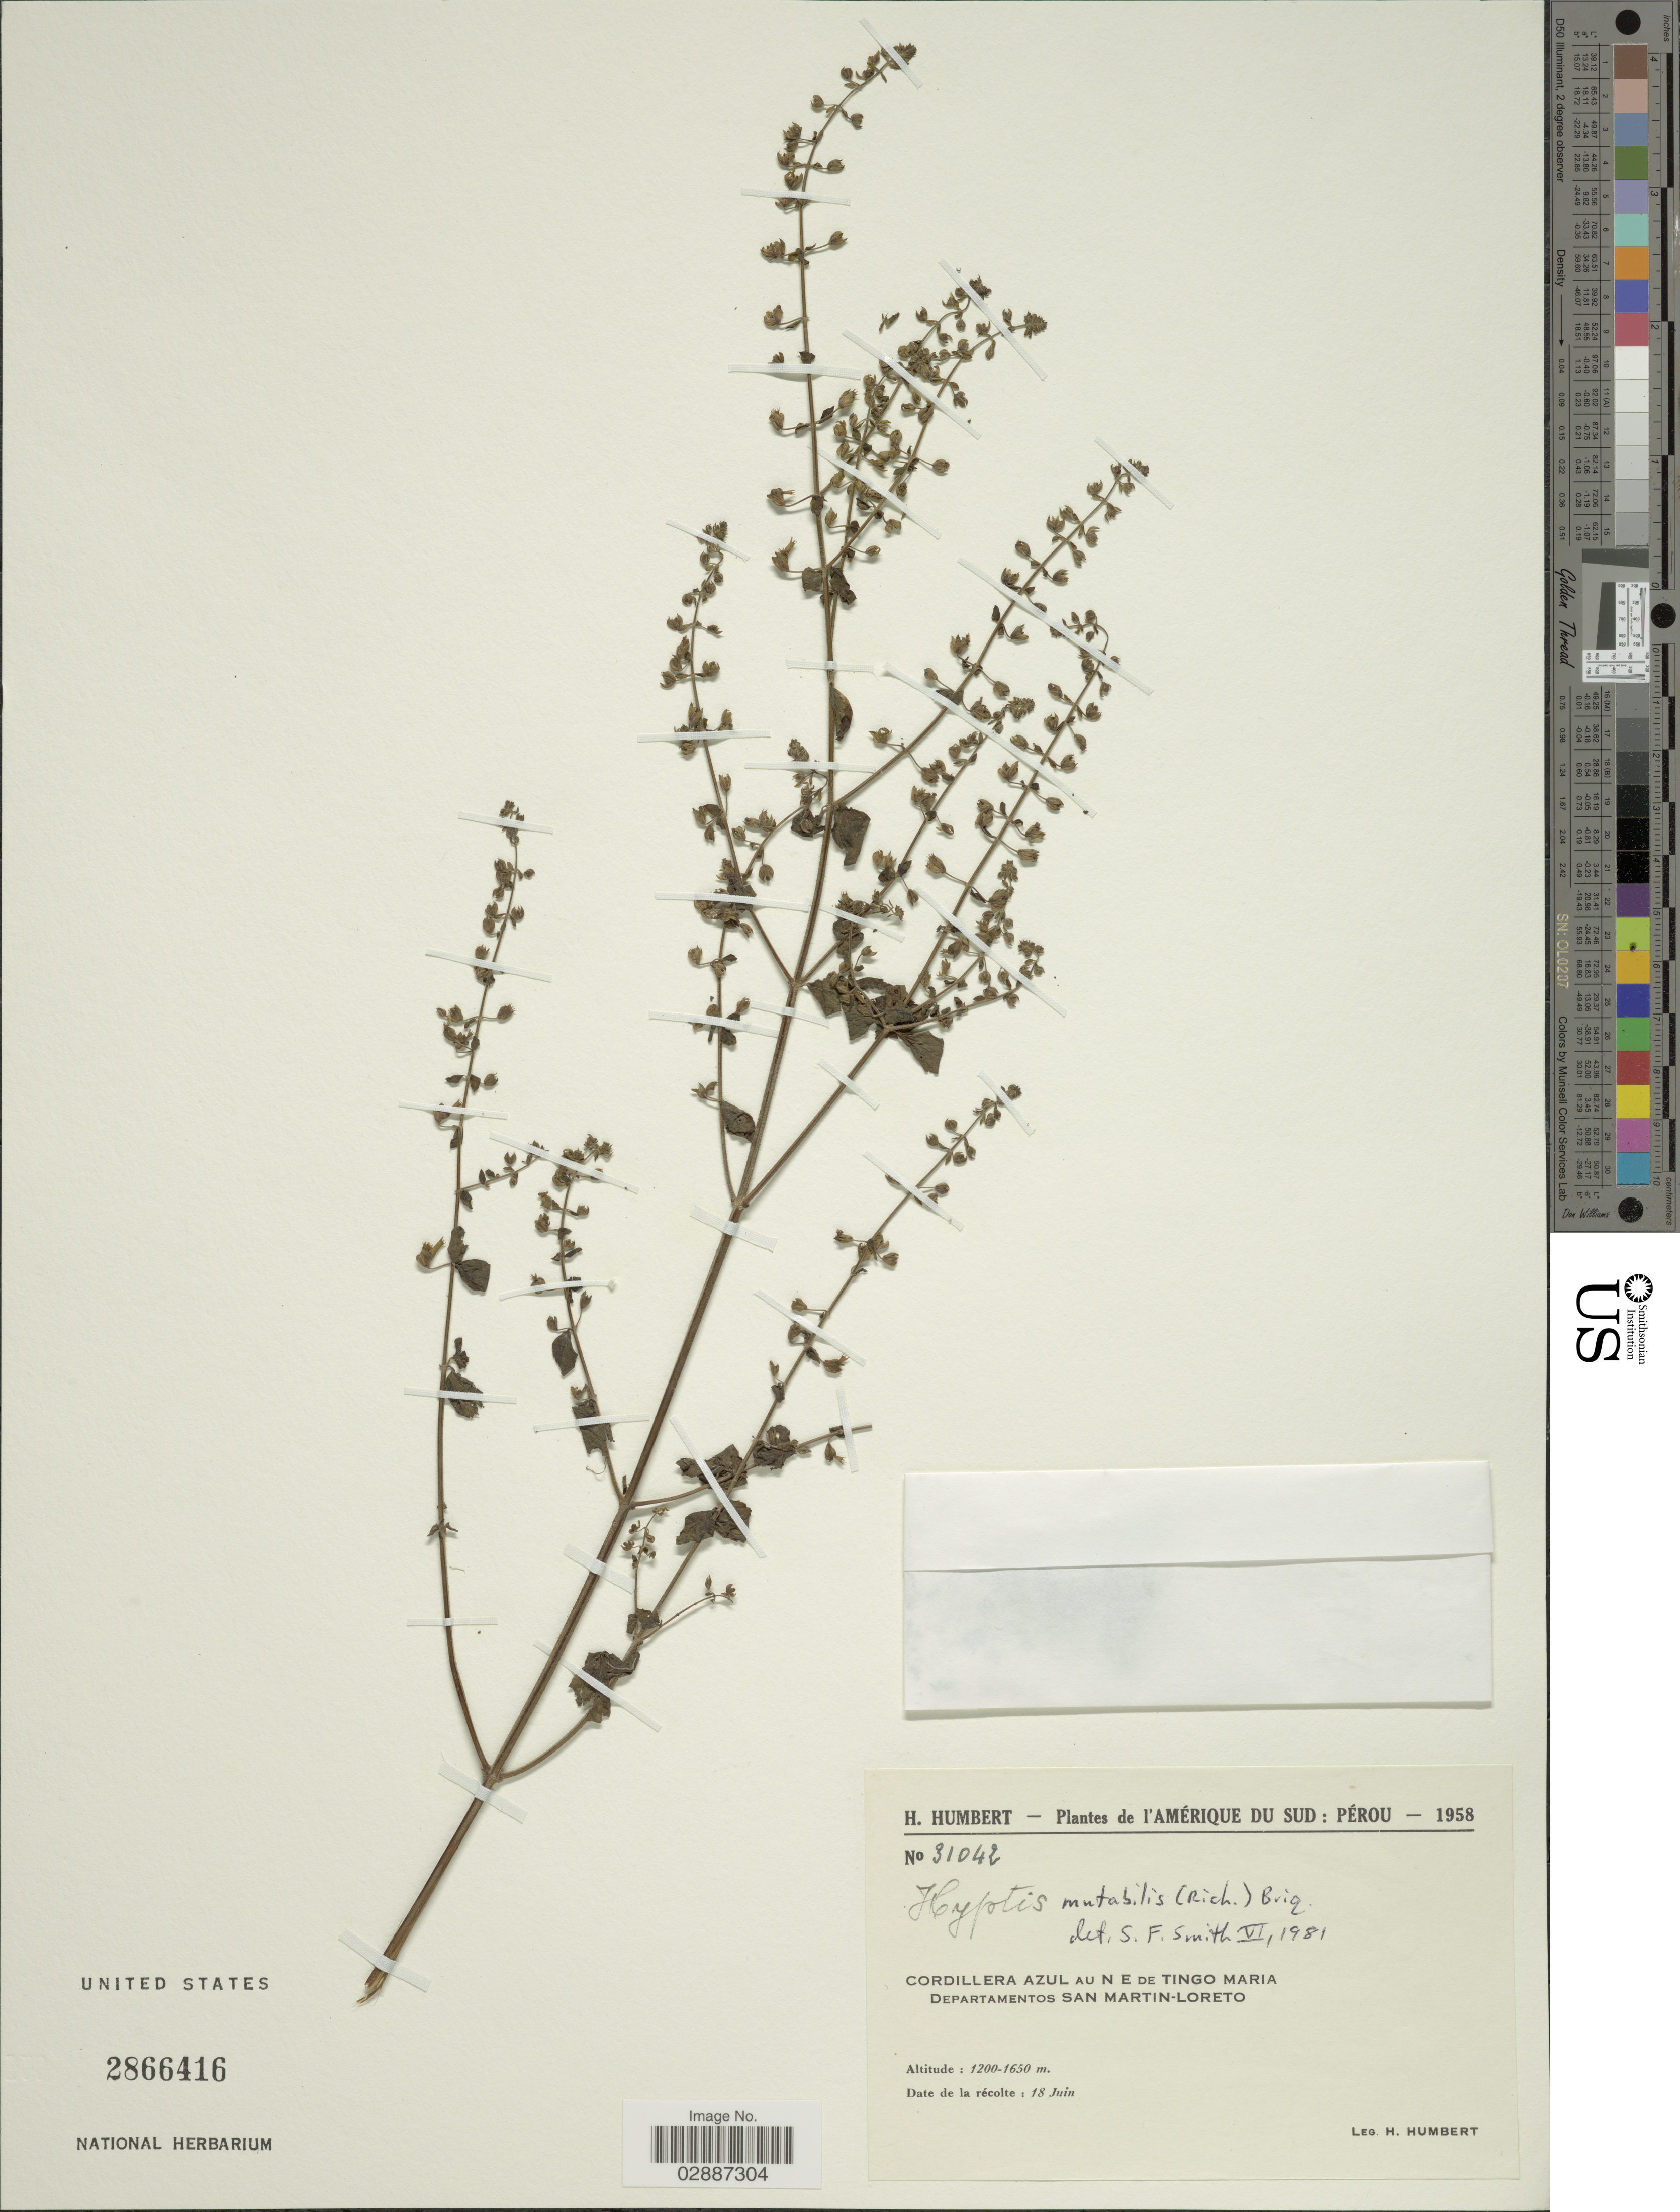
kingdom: Plantae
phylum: Tracheophyta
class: Magnoliopsida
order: Lamiales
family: Lamiaceae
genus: Cantinoa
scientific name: Cantinoa sp.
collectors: H. Humbert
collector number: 31042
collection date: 1958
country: Peru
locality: Cordillera Azul au N E de Tingo Maria. Departamentos San Martin-Loreto.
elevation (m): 1200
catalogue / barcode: US 2866416